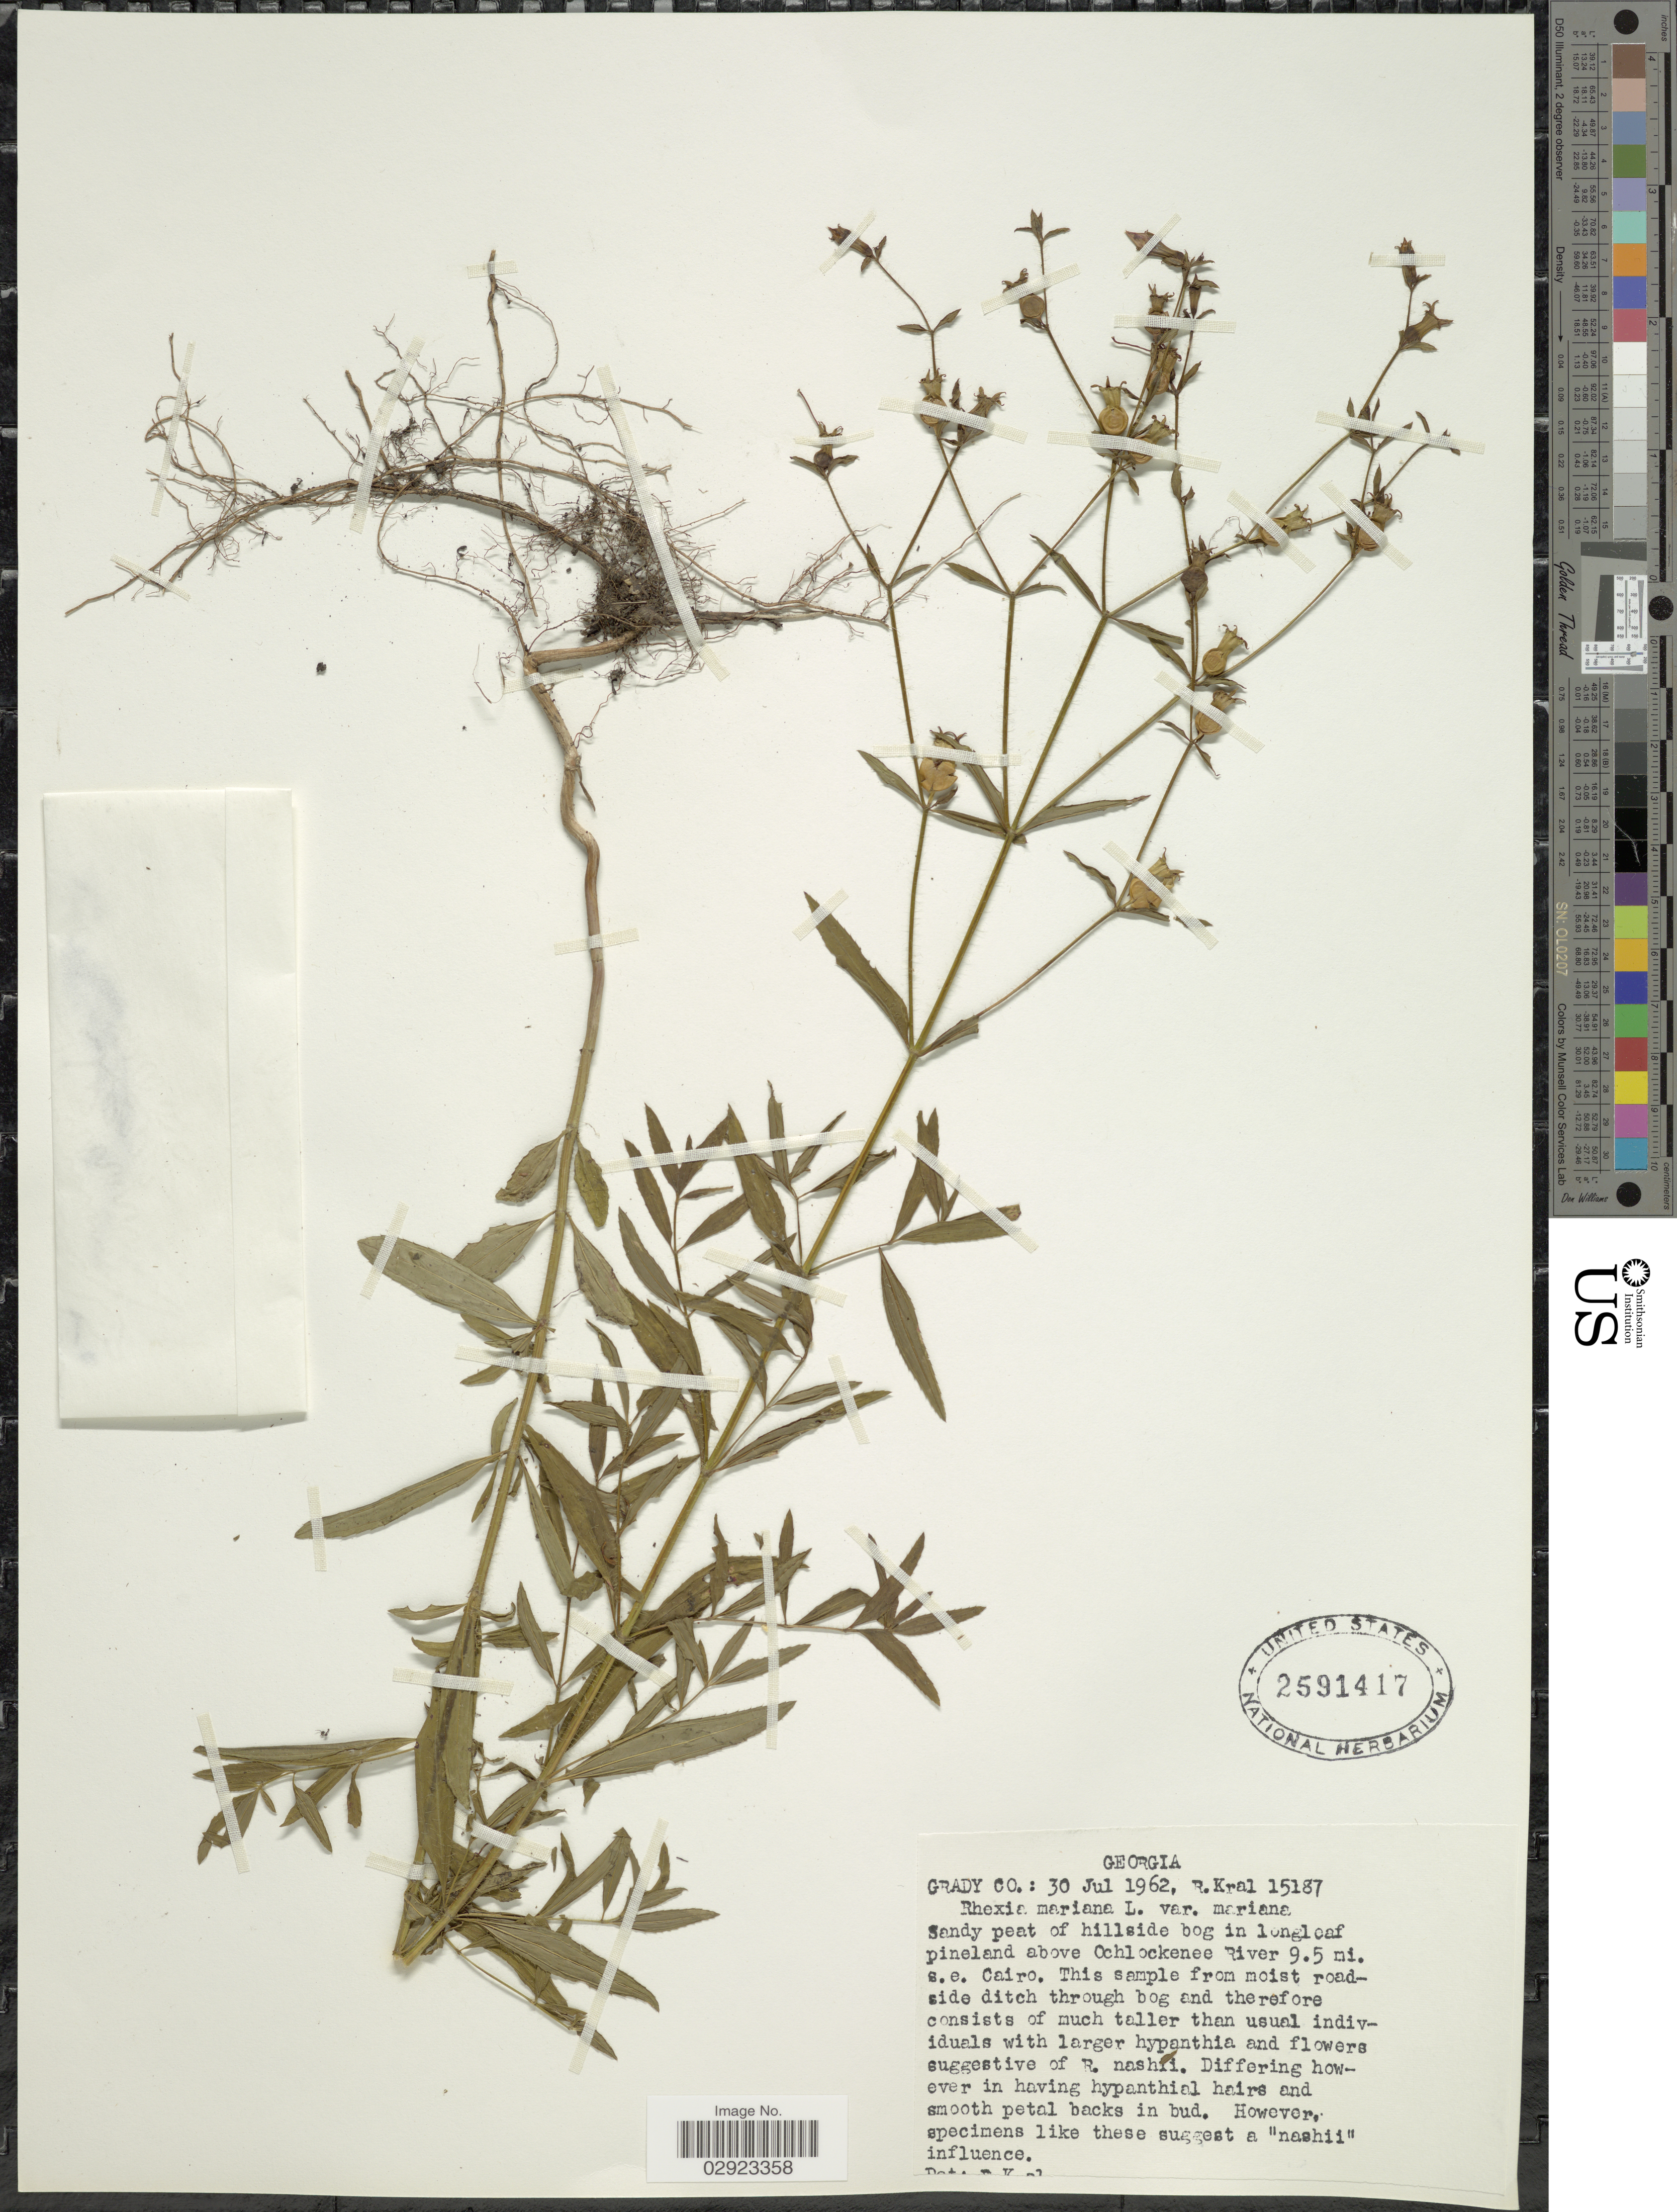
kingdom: Plantae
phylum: Tracheophyta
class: Magnoliopsida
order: Myrtales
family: Melastomataceae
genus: Rhexia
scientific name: Rhexia mariana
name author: L.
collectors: R. Kral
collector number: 15187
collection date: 1962-07-30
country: United States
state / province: Georgia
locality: Grady Co., above Ochlockenee River 9.5 mi. s.e. Cairo.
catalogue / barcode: US 2591417